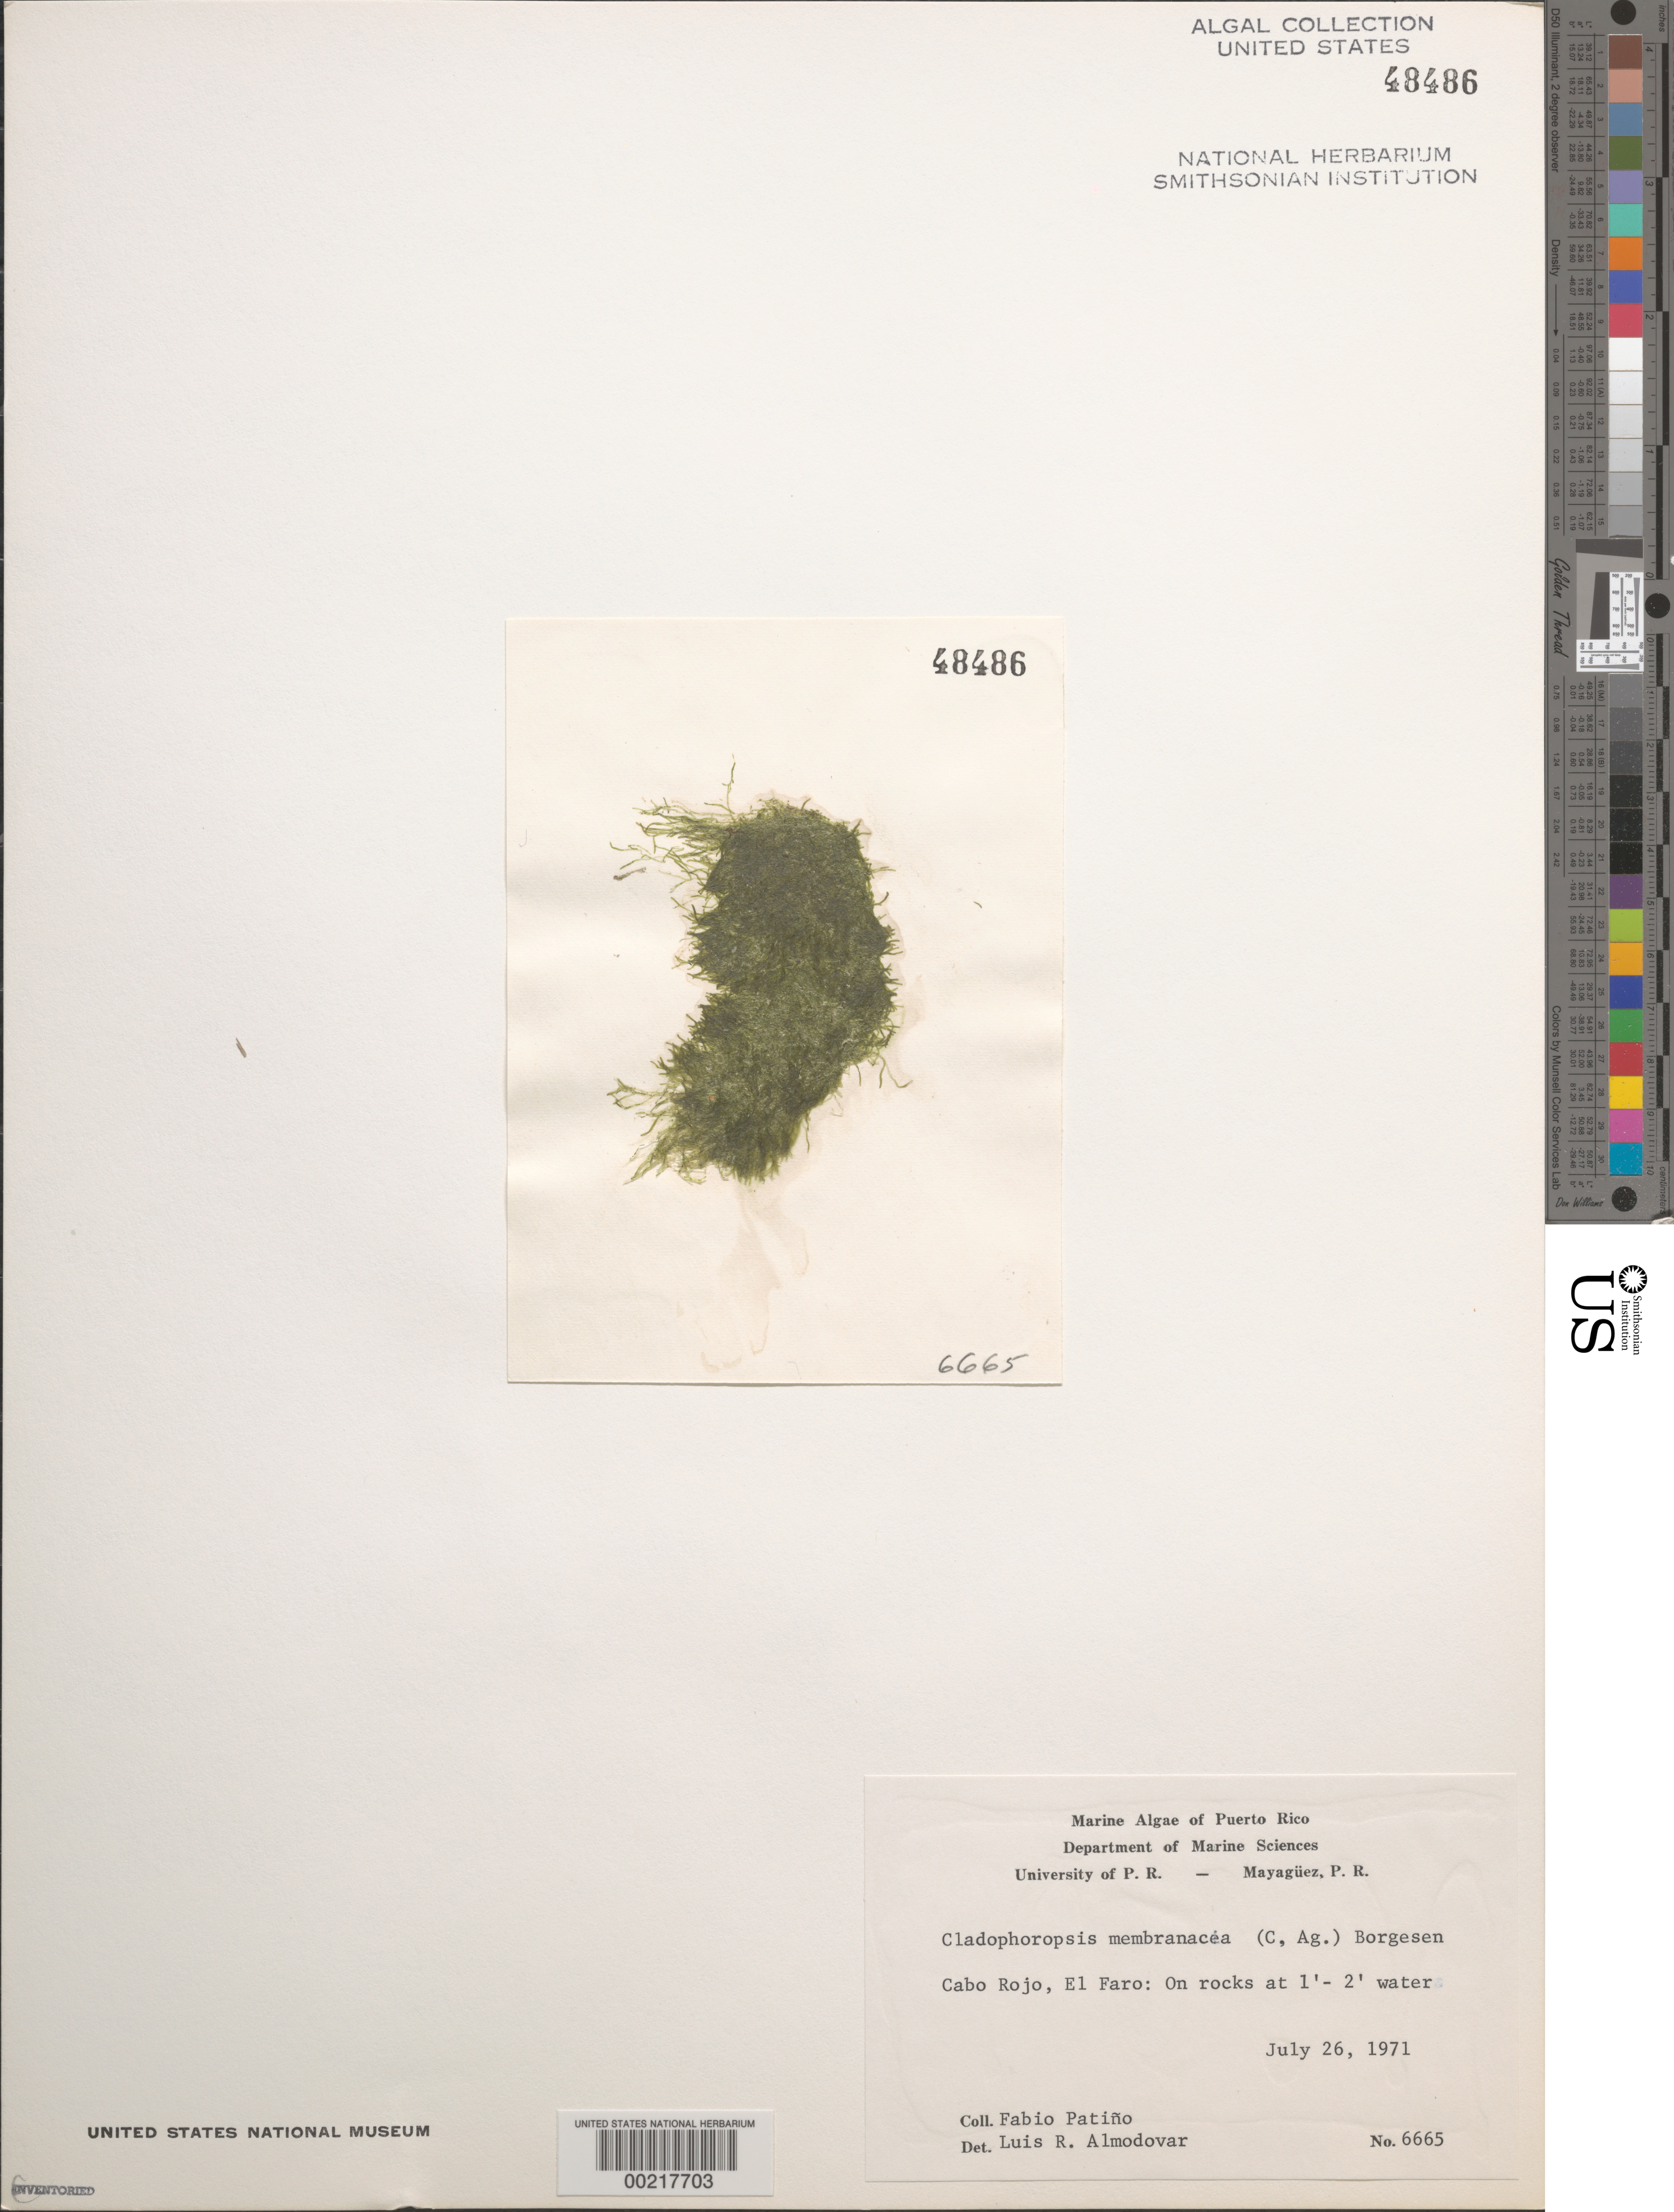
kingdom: Plantae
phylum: Chlorophyta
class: Ulvophyceae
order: Siphonocladales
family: Boodleaceae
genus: Cladophoropsis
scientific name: Cladophoropsis membranacea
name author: (Hofman-Bang) Børgesen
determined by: Almodovar, L. R.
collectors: F. Patino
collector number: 6665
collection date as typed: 26 Jul 1971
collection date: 1971-07-26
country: Puerto Rico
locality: Cabo rojo, el faro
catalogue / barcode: US 48486